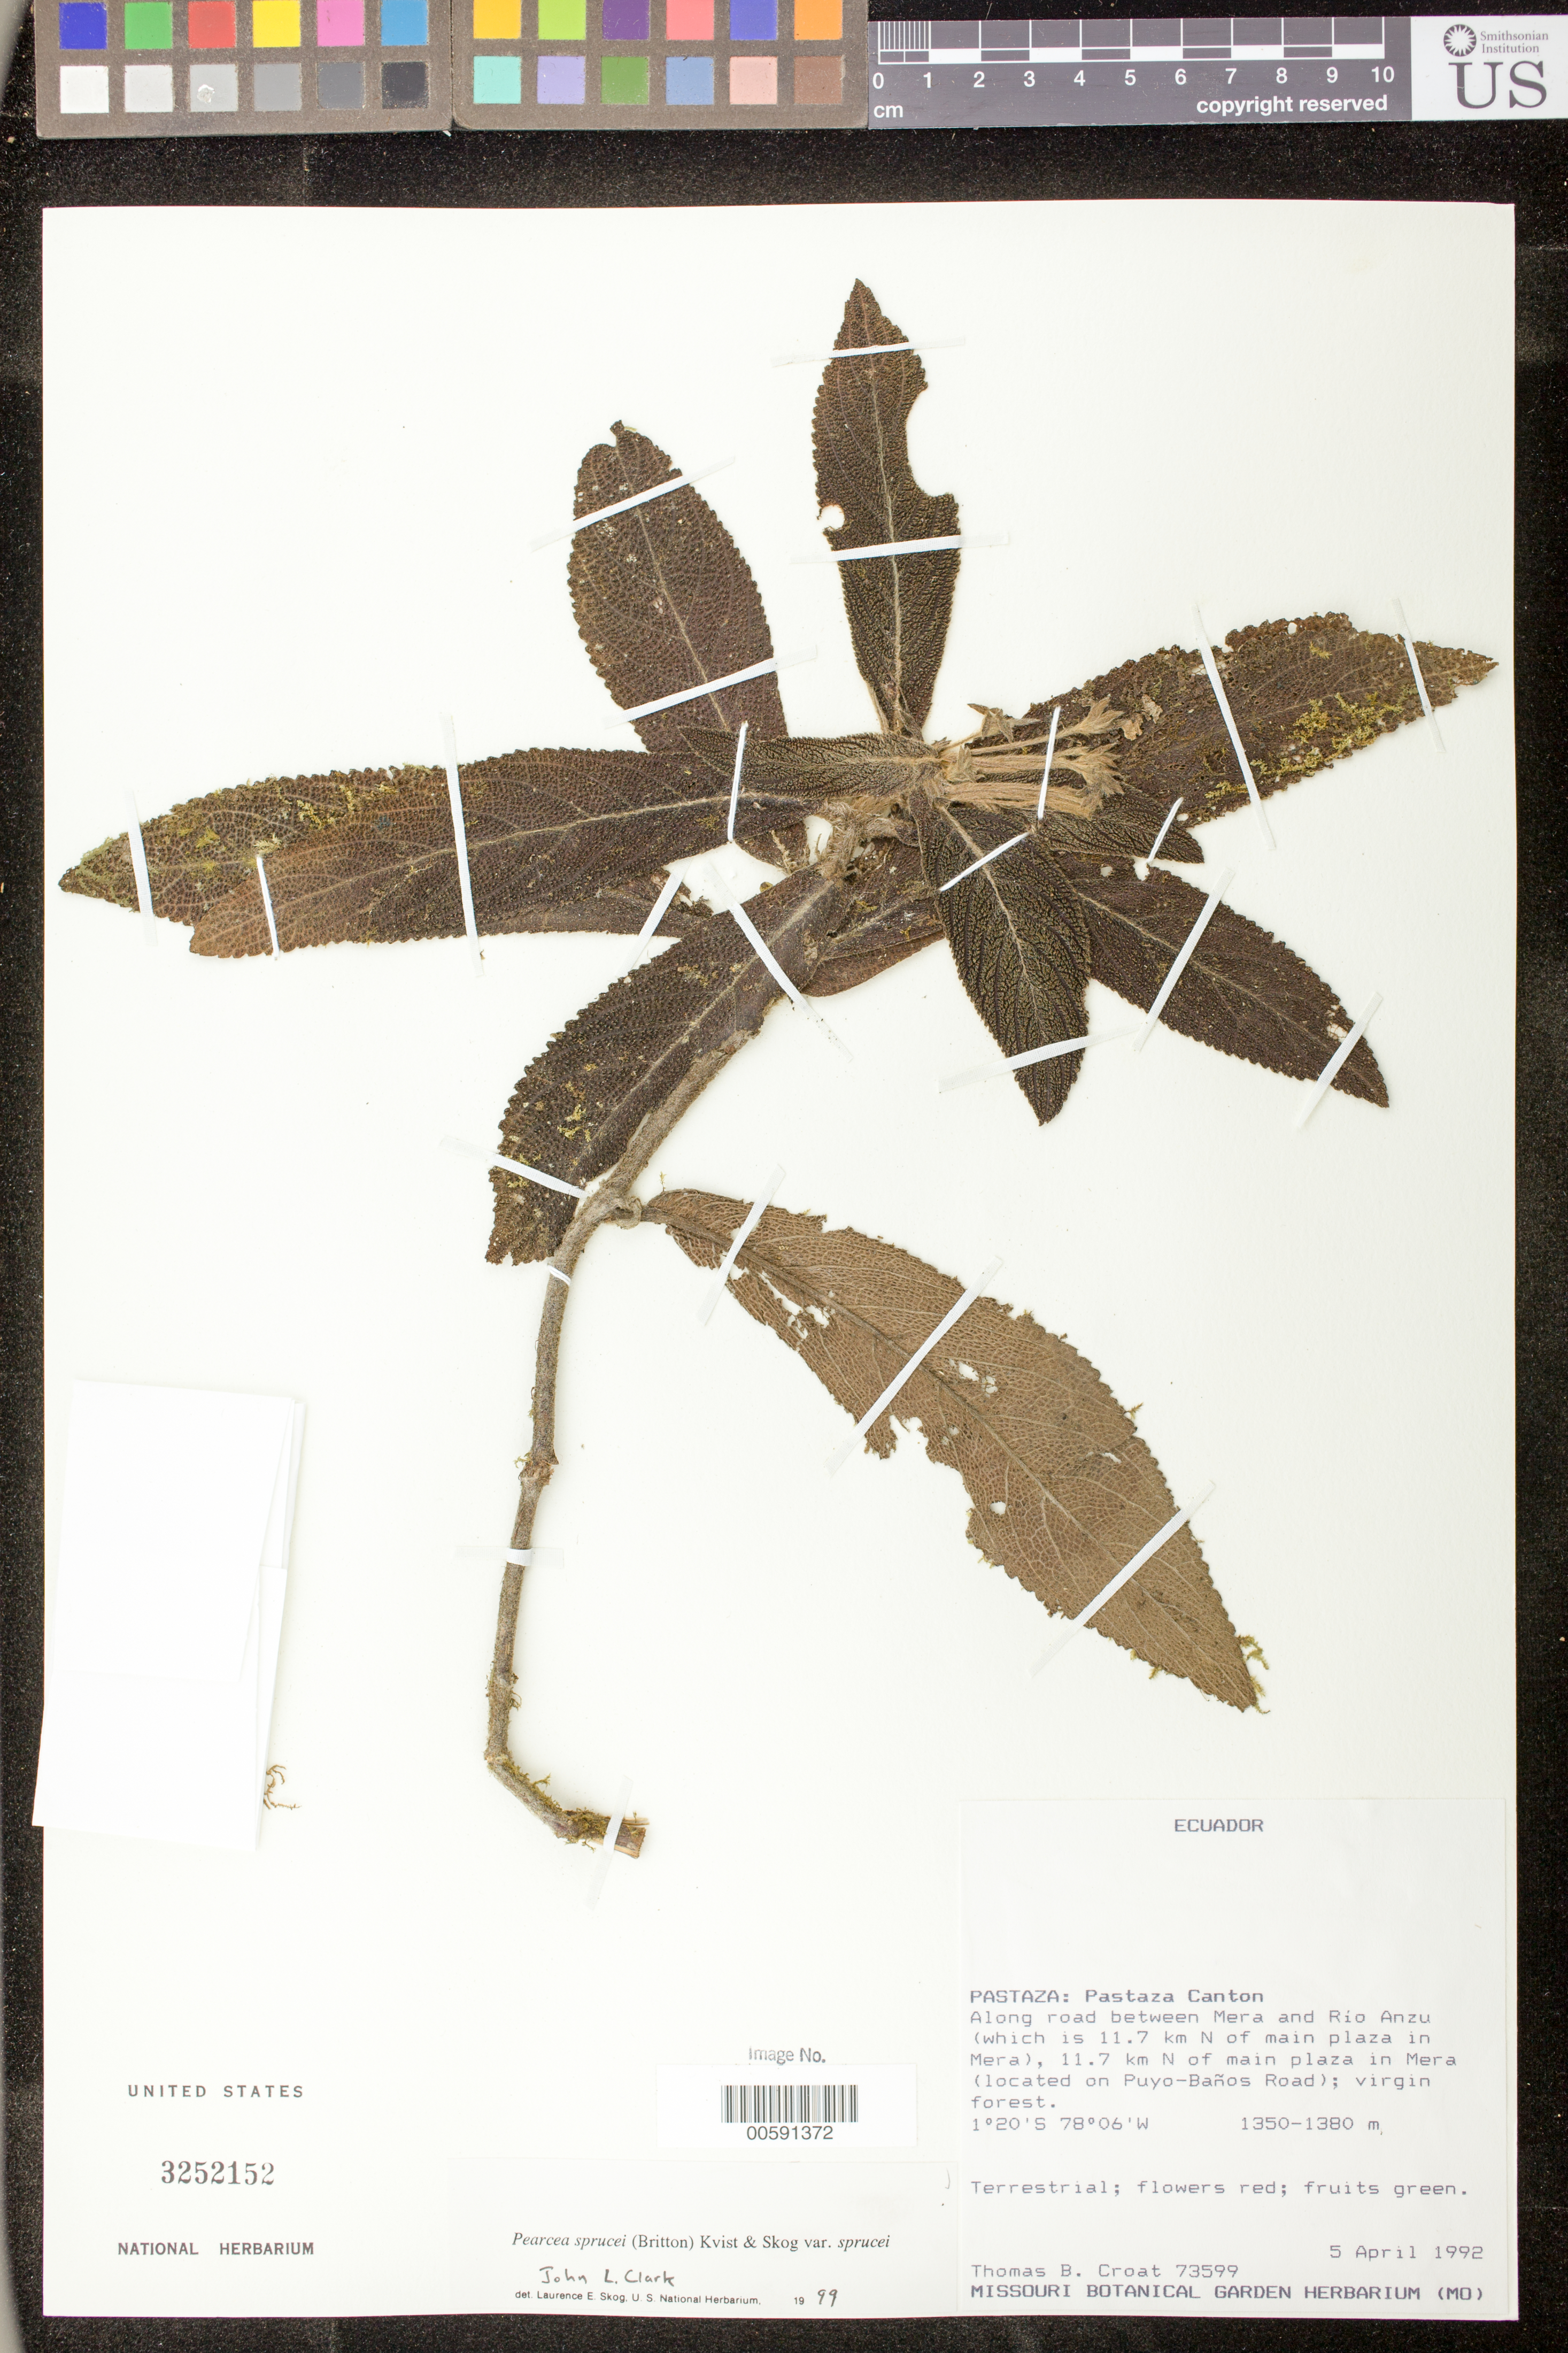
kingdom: Plantae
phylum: Tracheophyta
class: Magnoliopsida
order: Lamiales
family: Gesneriaceae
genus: Pearcea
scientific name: Pearcea sprucei var. sprucei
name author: (Britton ex Rusby) L.P. Kvist & L.E. Skog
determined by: Clark, J. L., (SEL), The Marie Selby Botanical Garden (UNITED STATES)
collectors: T. B. Croat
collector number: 73599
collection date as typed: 05 Apr 1992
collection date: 1992-04-05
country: Ecuador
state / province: Pastaza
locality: Pastaza Canton; along road between Mera and Río Anzu, 11.7 km N of main plaza in Mera (located on Puyo-Baños Road)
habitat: Virgin forest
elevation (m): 1350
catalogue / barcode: US 3252152